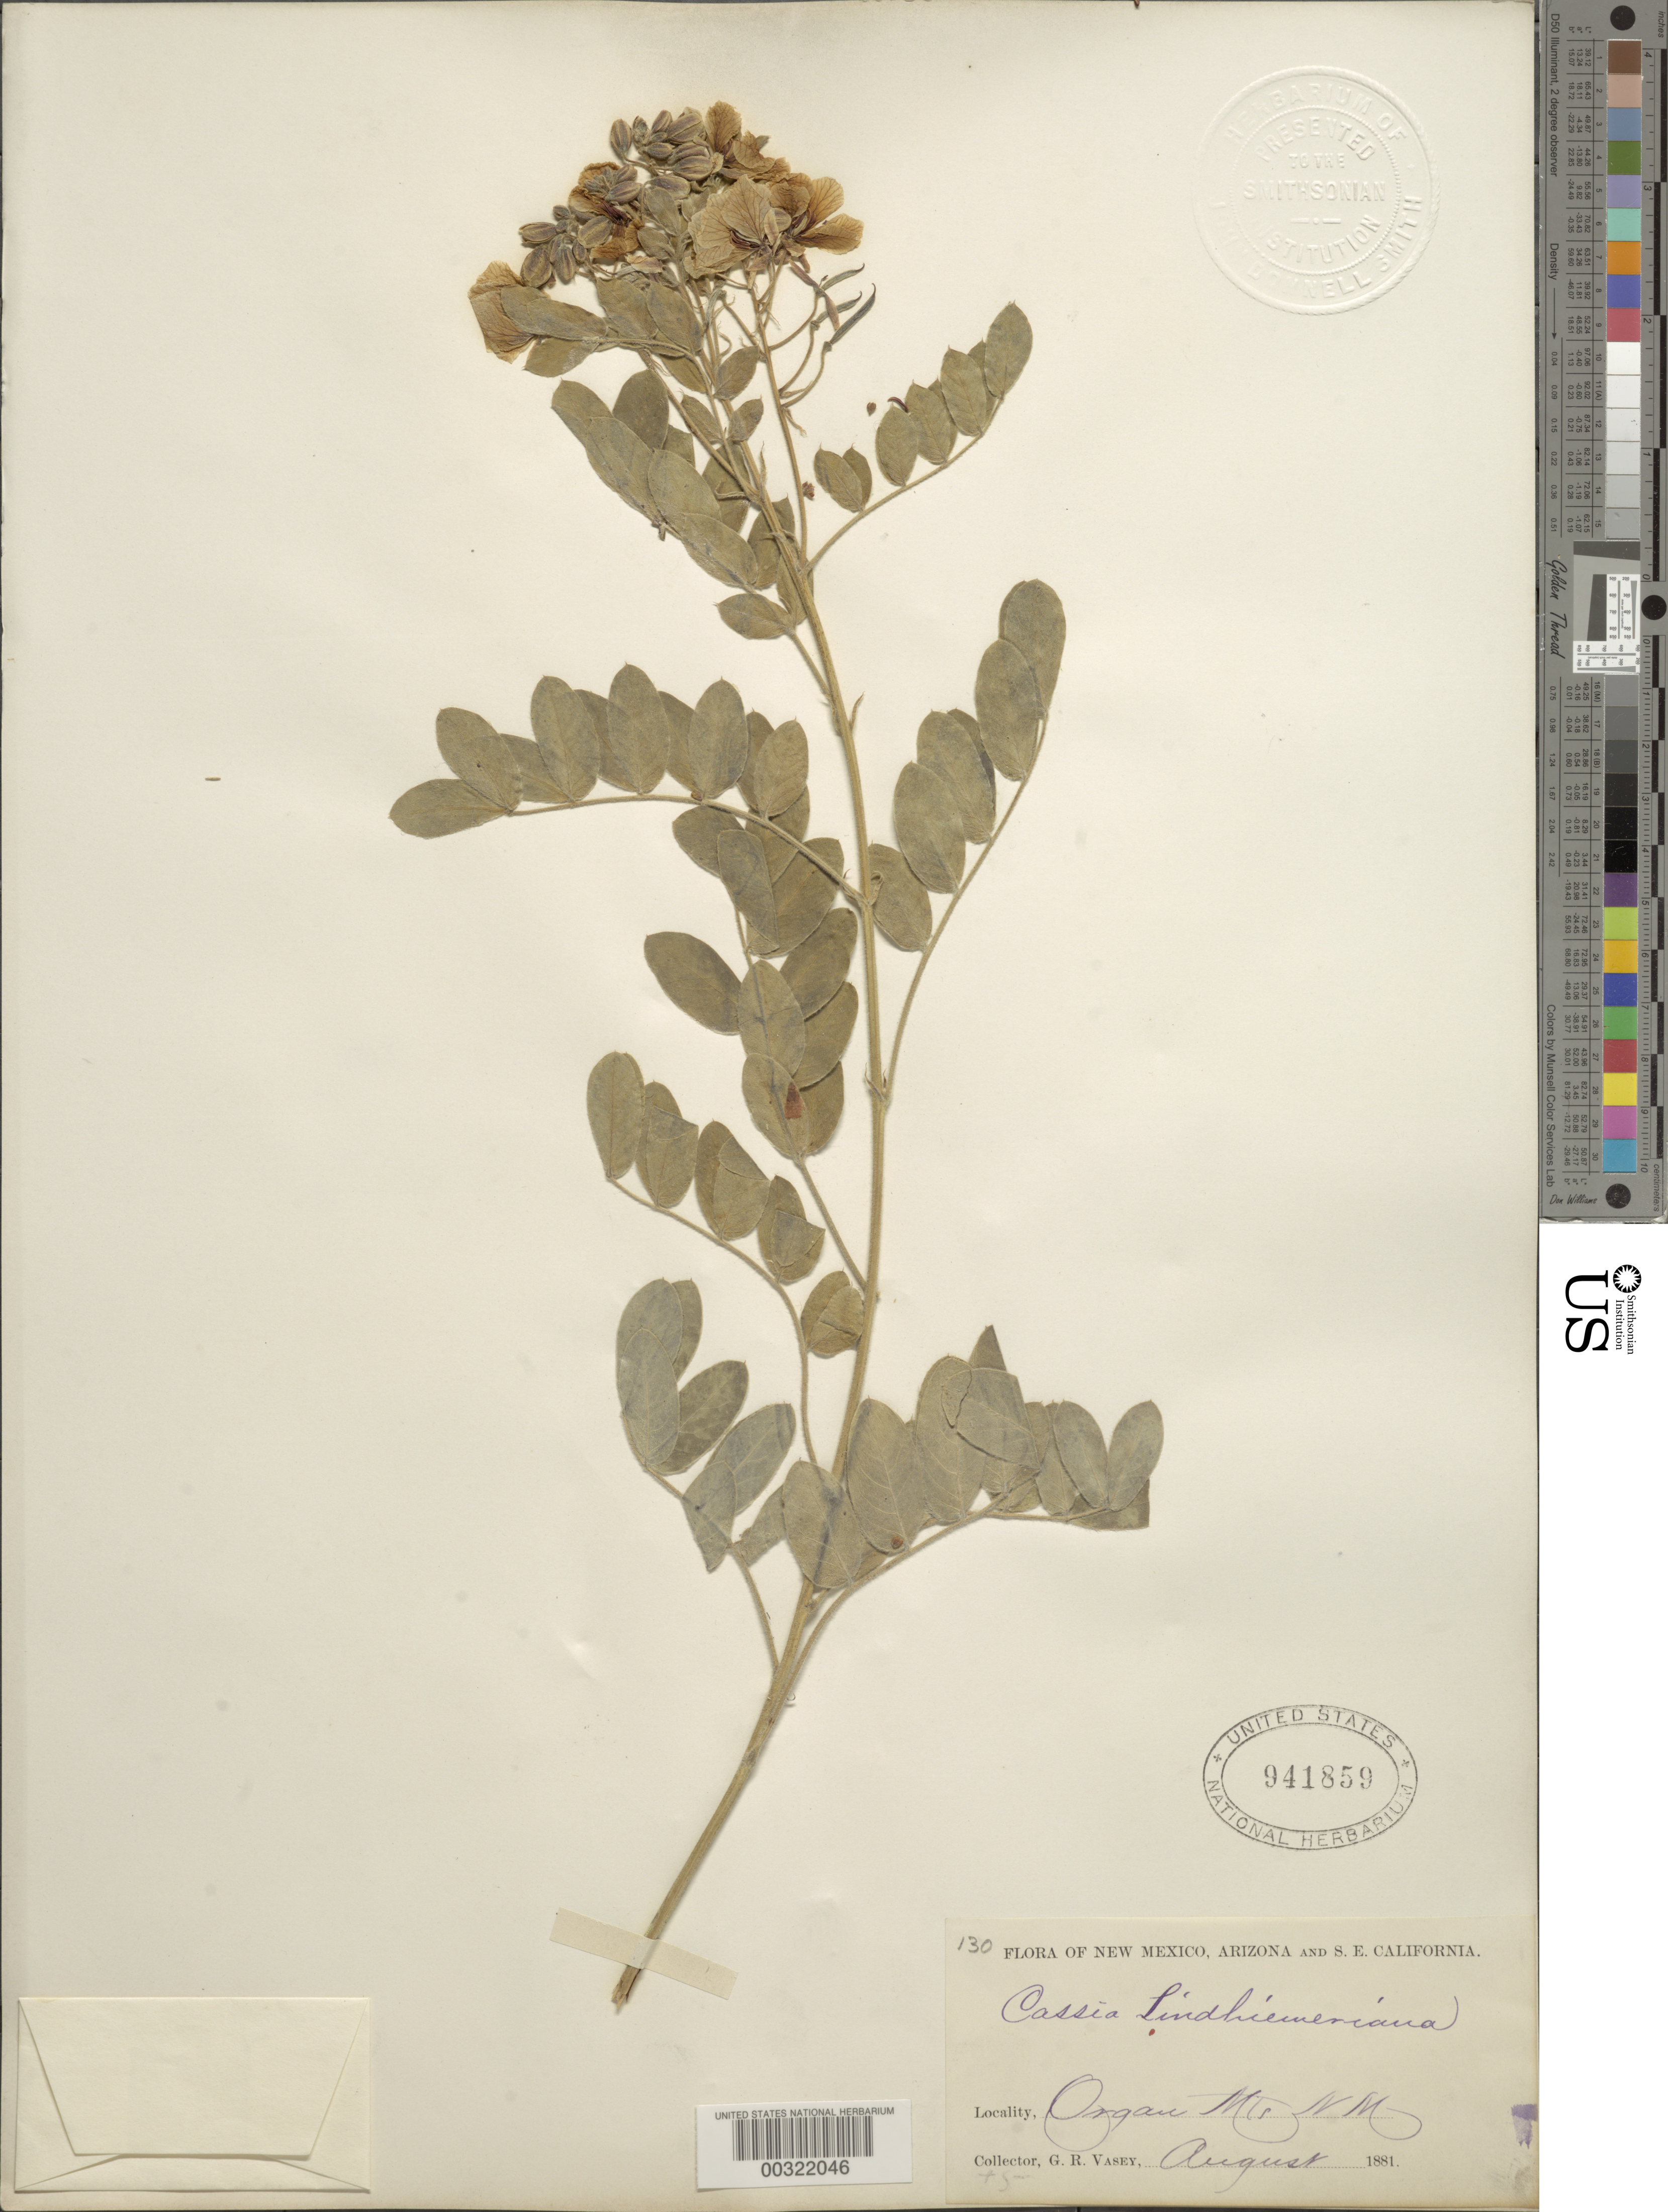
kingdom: Plantae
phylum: Tracheophyta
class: Magnoliopsida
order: Fabales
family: Fabaceae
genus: Senna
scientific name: Senna lindheimeriana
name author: (Scheele) H.S. Irwin & Barneby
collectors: G. R. Vasey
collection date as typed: Aug 1881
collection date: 1881-08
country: United States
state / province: New Mexico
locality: Organ mts.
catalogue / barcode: US 941859